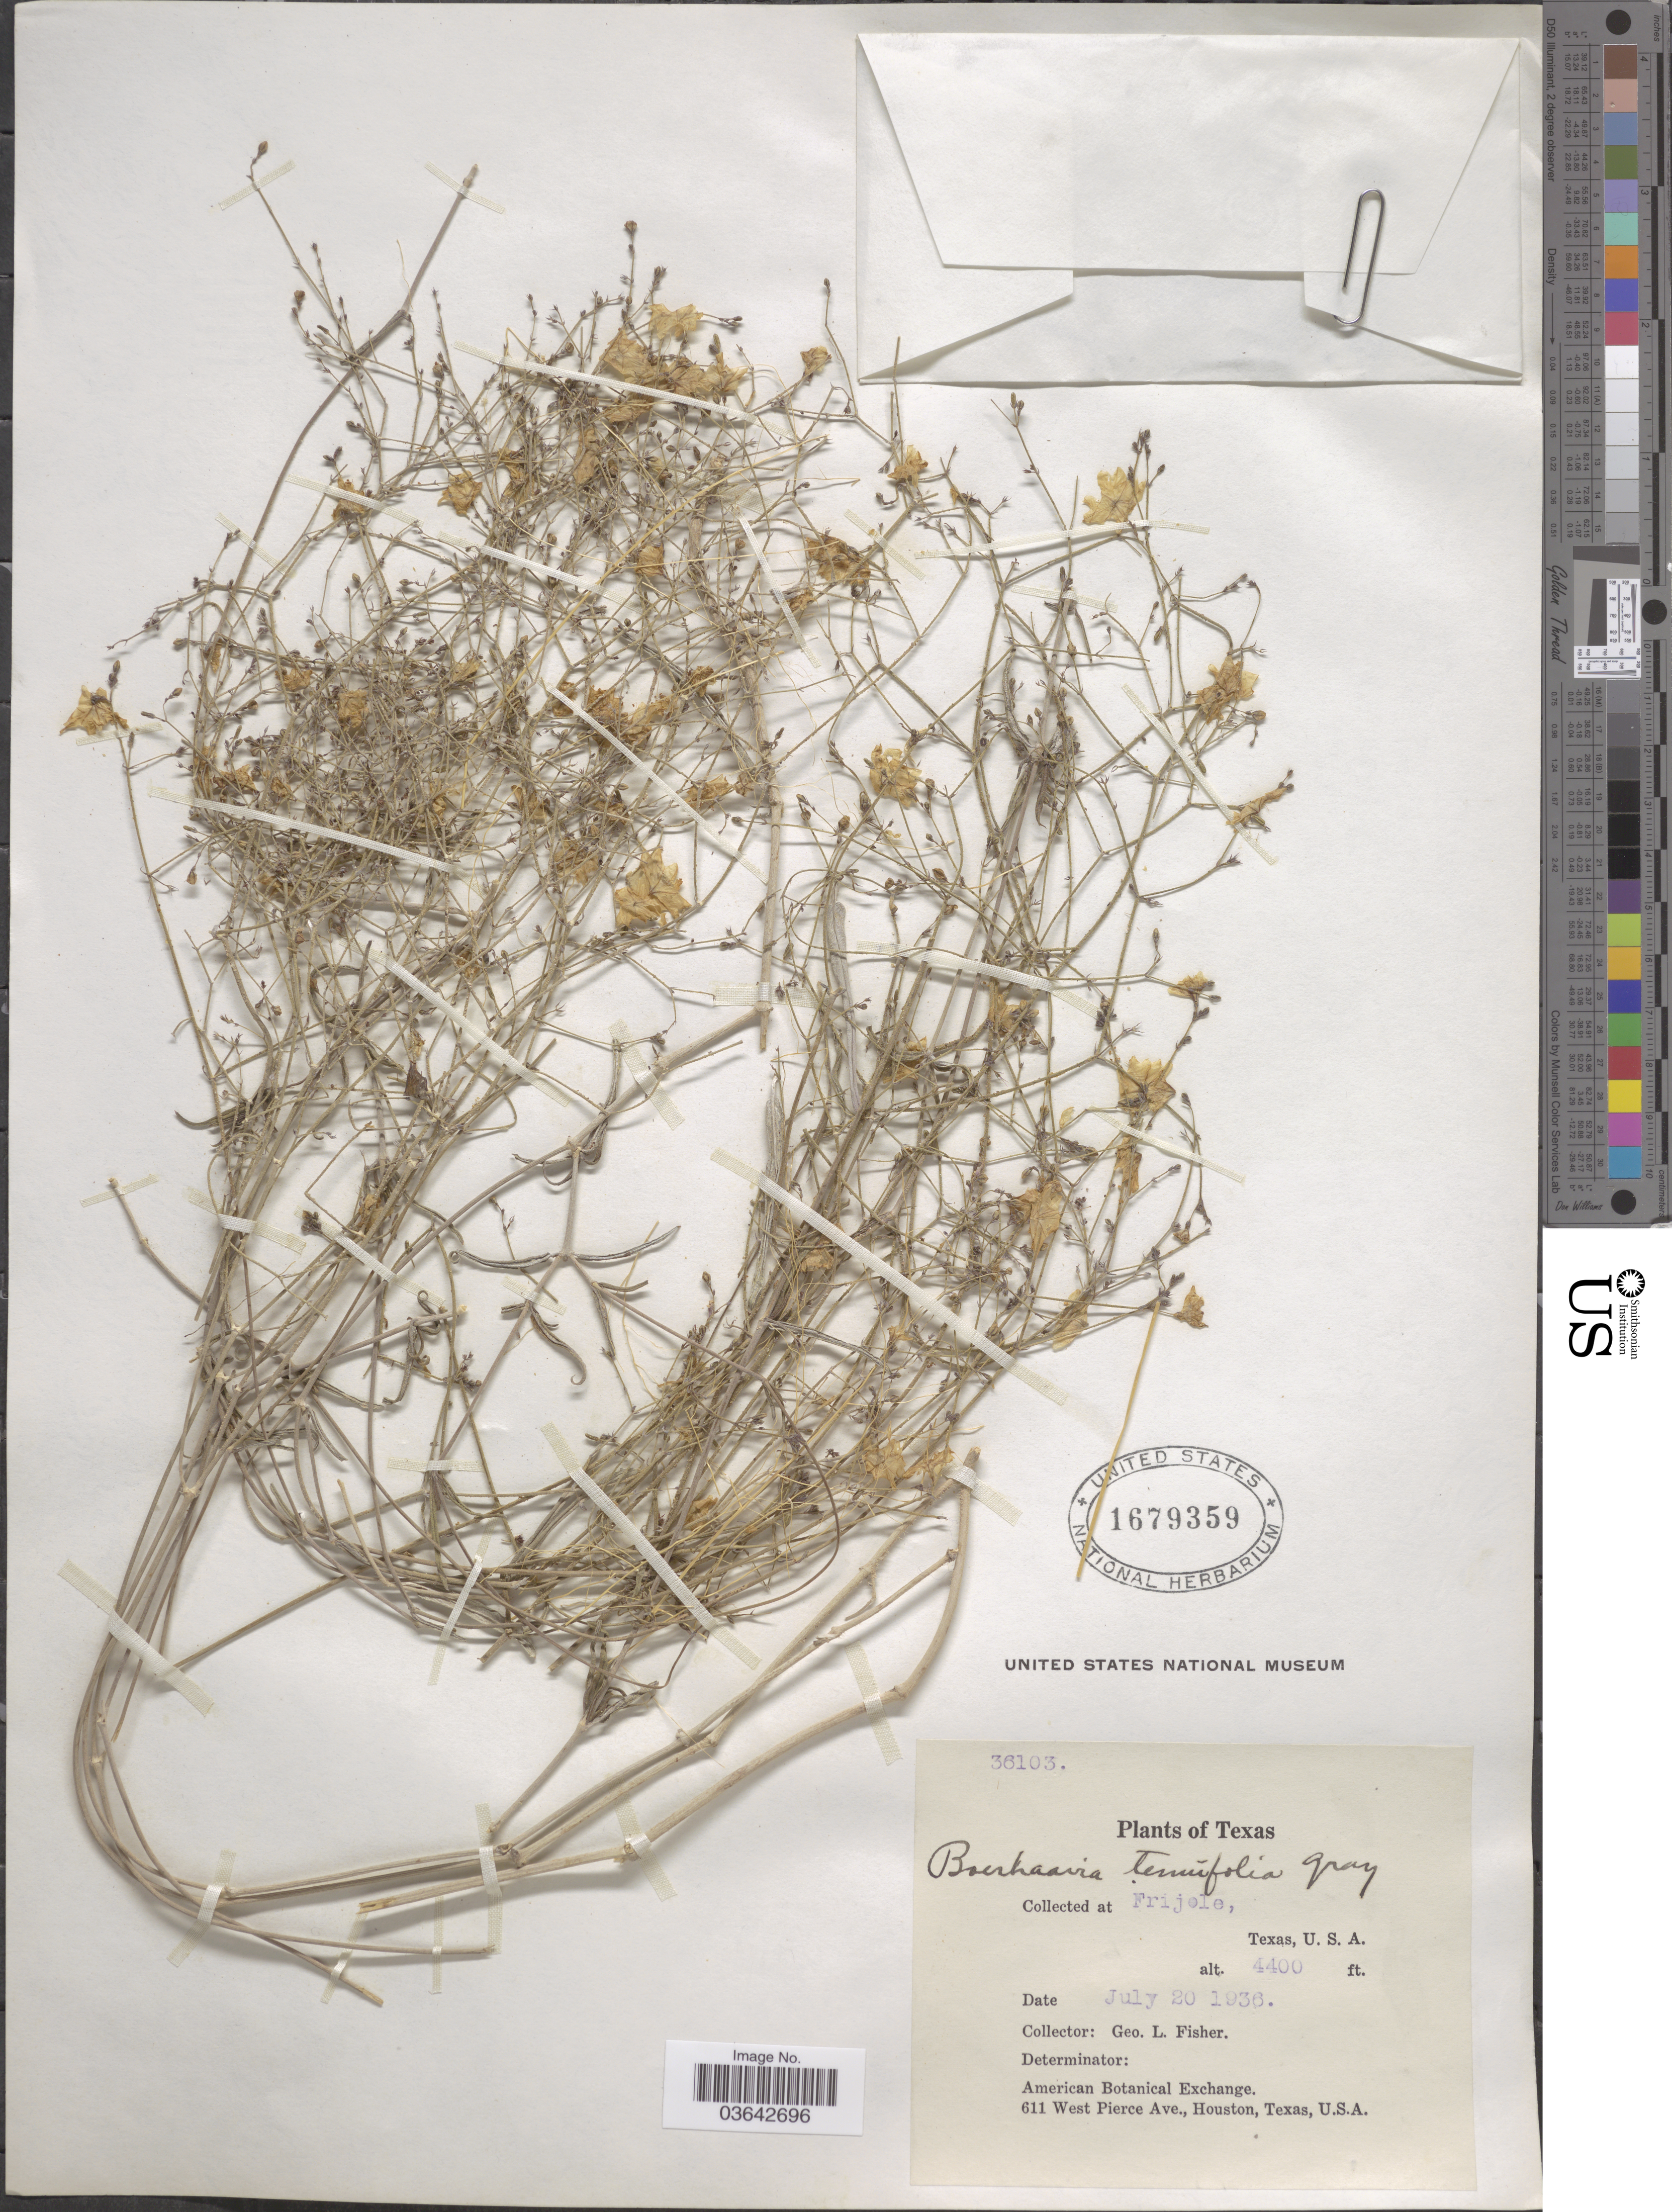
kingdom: Plantae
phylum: Tracheophyta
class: Magnoliopsida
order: Caryophyllales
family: Nyctaginaceae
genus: Boerhavia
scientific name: Boerhavia linearifolia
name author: A. Gray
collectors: G. L. Fisher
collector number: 36103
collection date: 1936-07-20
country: United States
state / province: Texas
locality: Frijole.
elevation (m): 1341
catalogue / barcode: US 1679359